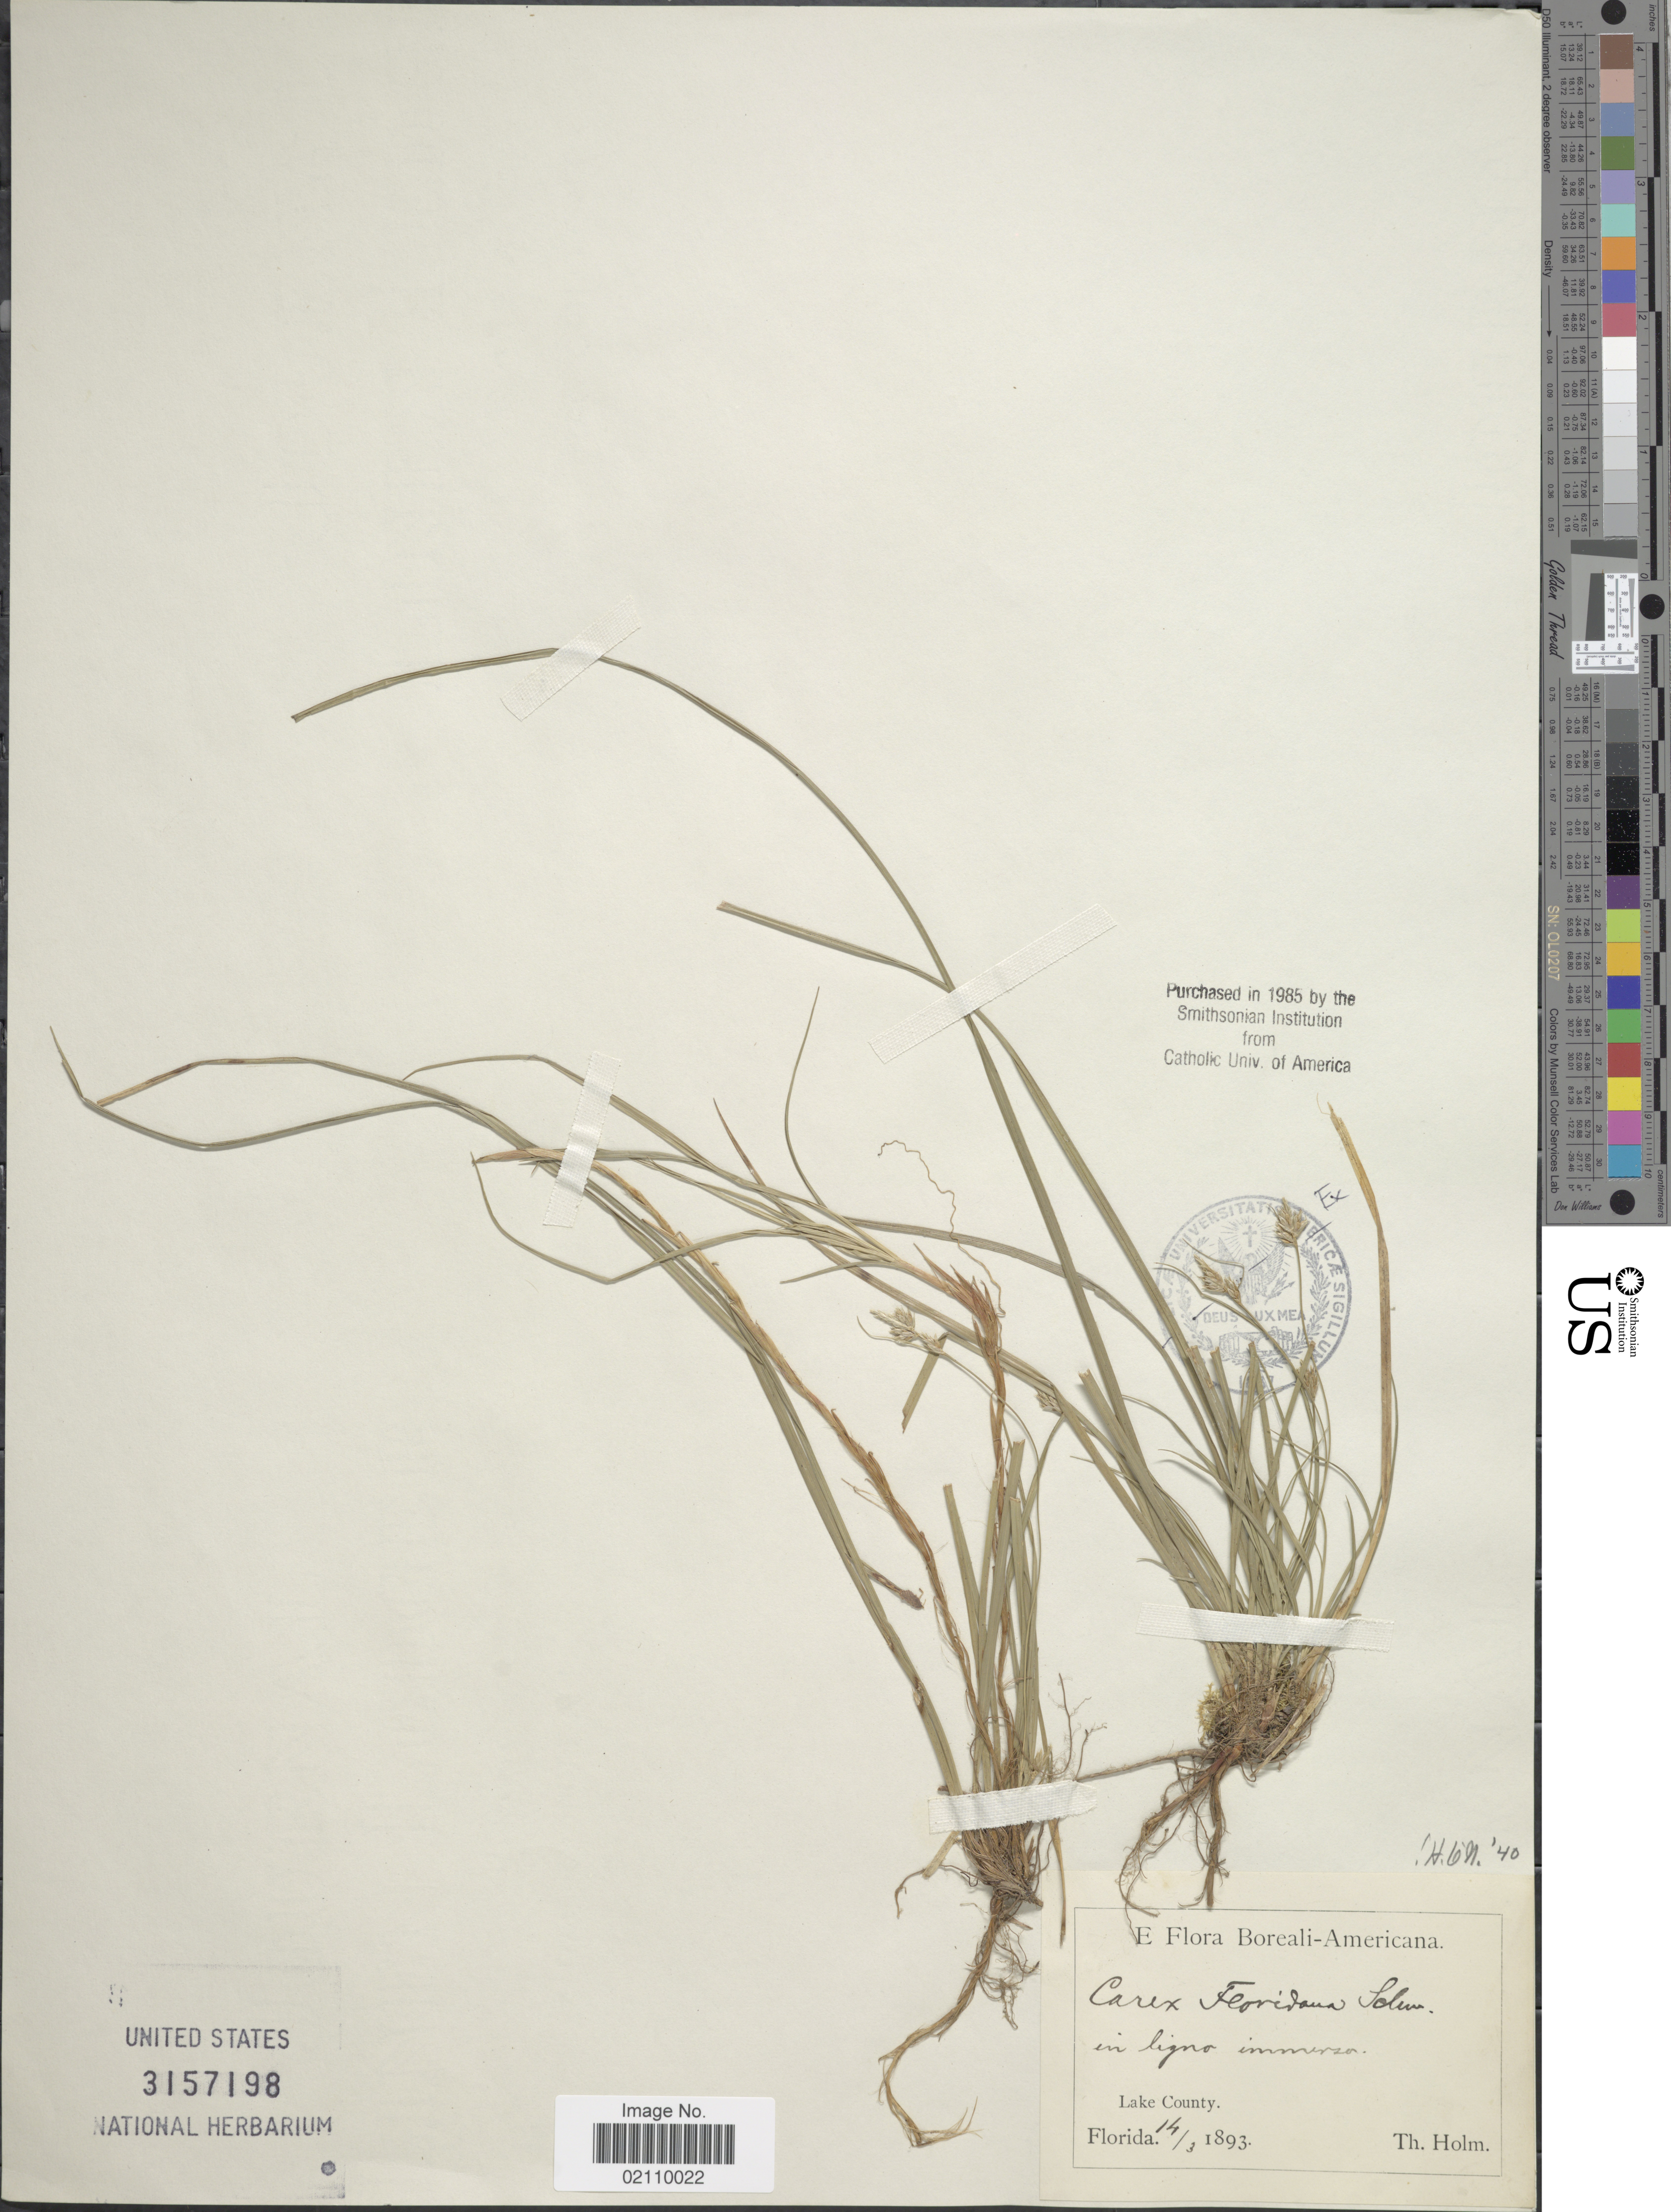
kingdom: Plantae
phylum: Tracheophyta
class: Liliopsida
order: Poales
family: Cyperaceae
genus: Carex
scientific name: Carex floridana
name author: Schwein.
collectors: T. Holm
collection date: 1893-03-14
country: United States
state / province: Florida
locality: Boreali-Americana, Lake County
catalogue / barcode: US 3157198